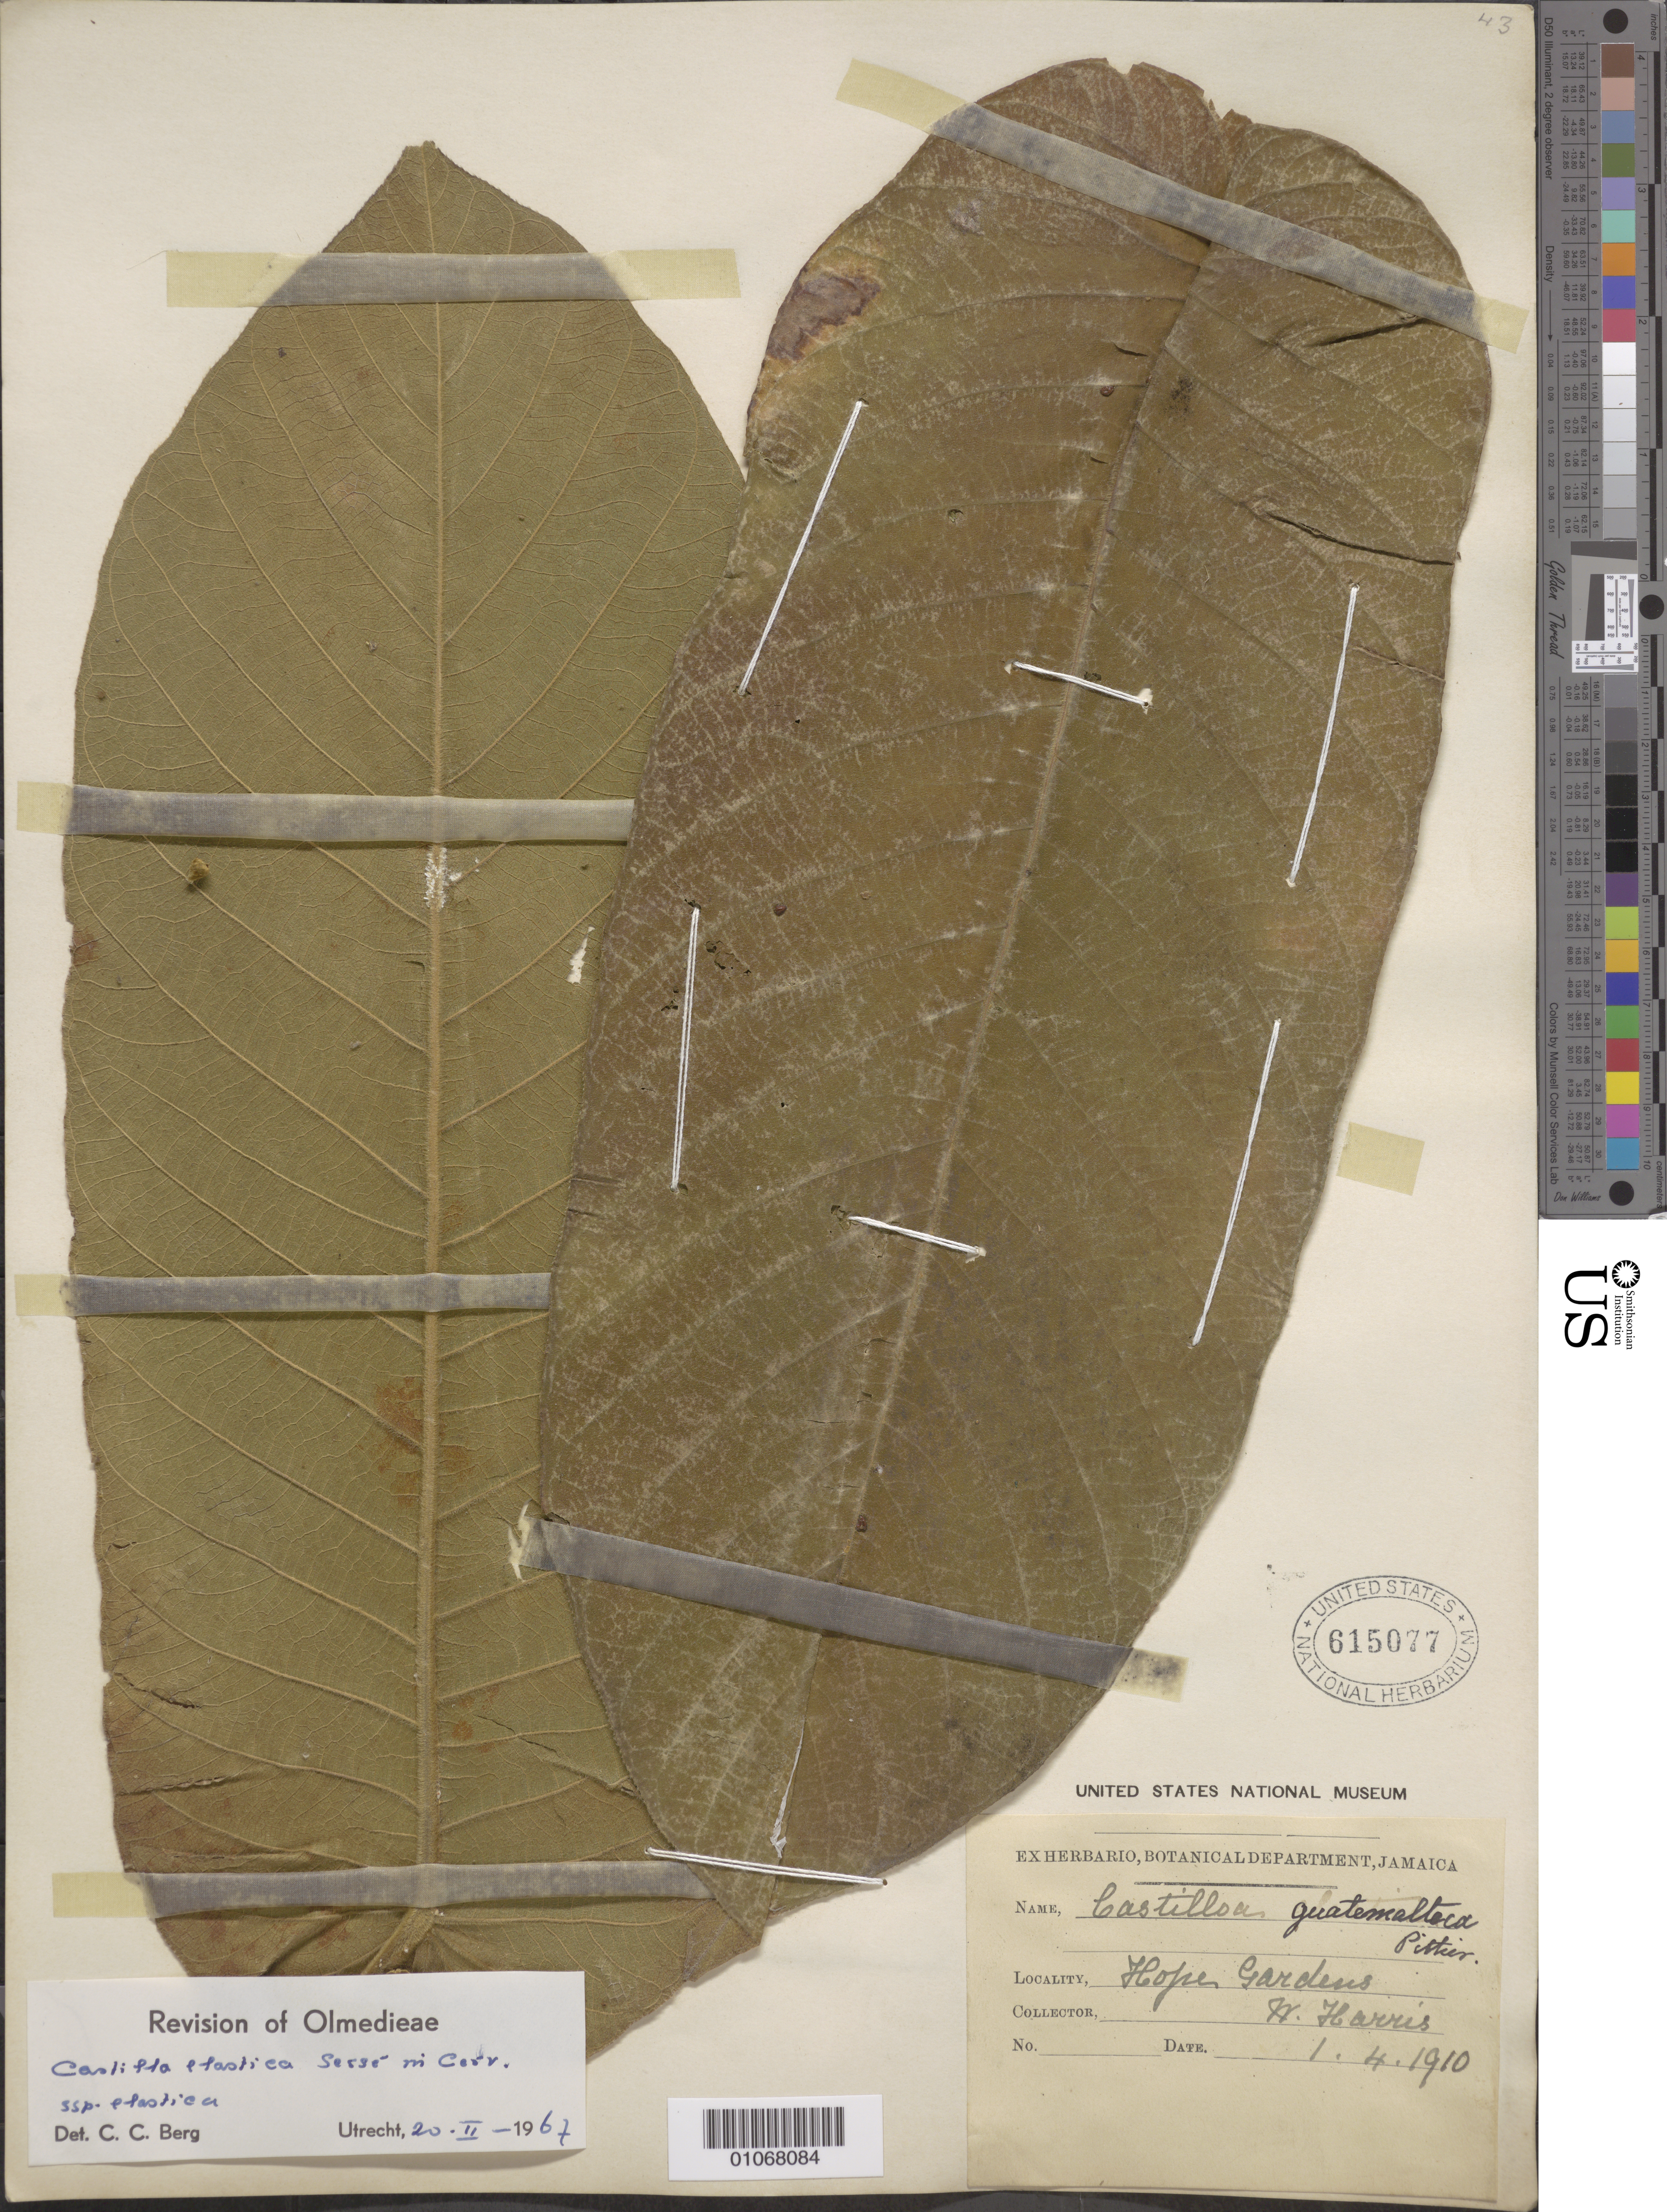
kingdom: Plantae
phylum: Tracheophyta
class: Magnoliopsida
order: Rosales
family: Moraceae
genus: Castilla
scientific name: Castilla elastica subsp. elastica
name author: Sessé ex Cerv.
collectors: W. Harris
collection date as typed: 04 Jan 1910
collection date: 1910-01-04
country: Jamaica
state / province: Saint Mary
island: Jamaica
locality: Hope Gardens.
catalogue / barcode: US 615077